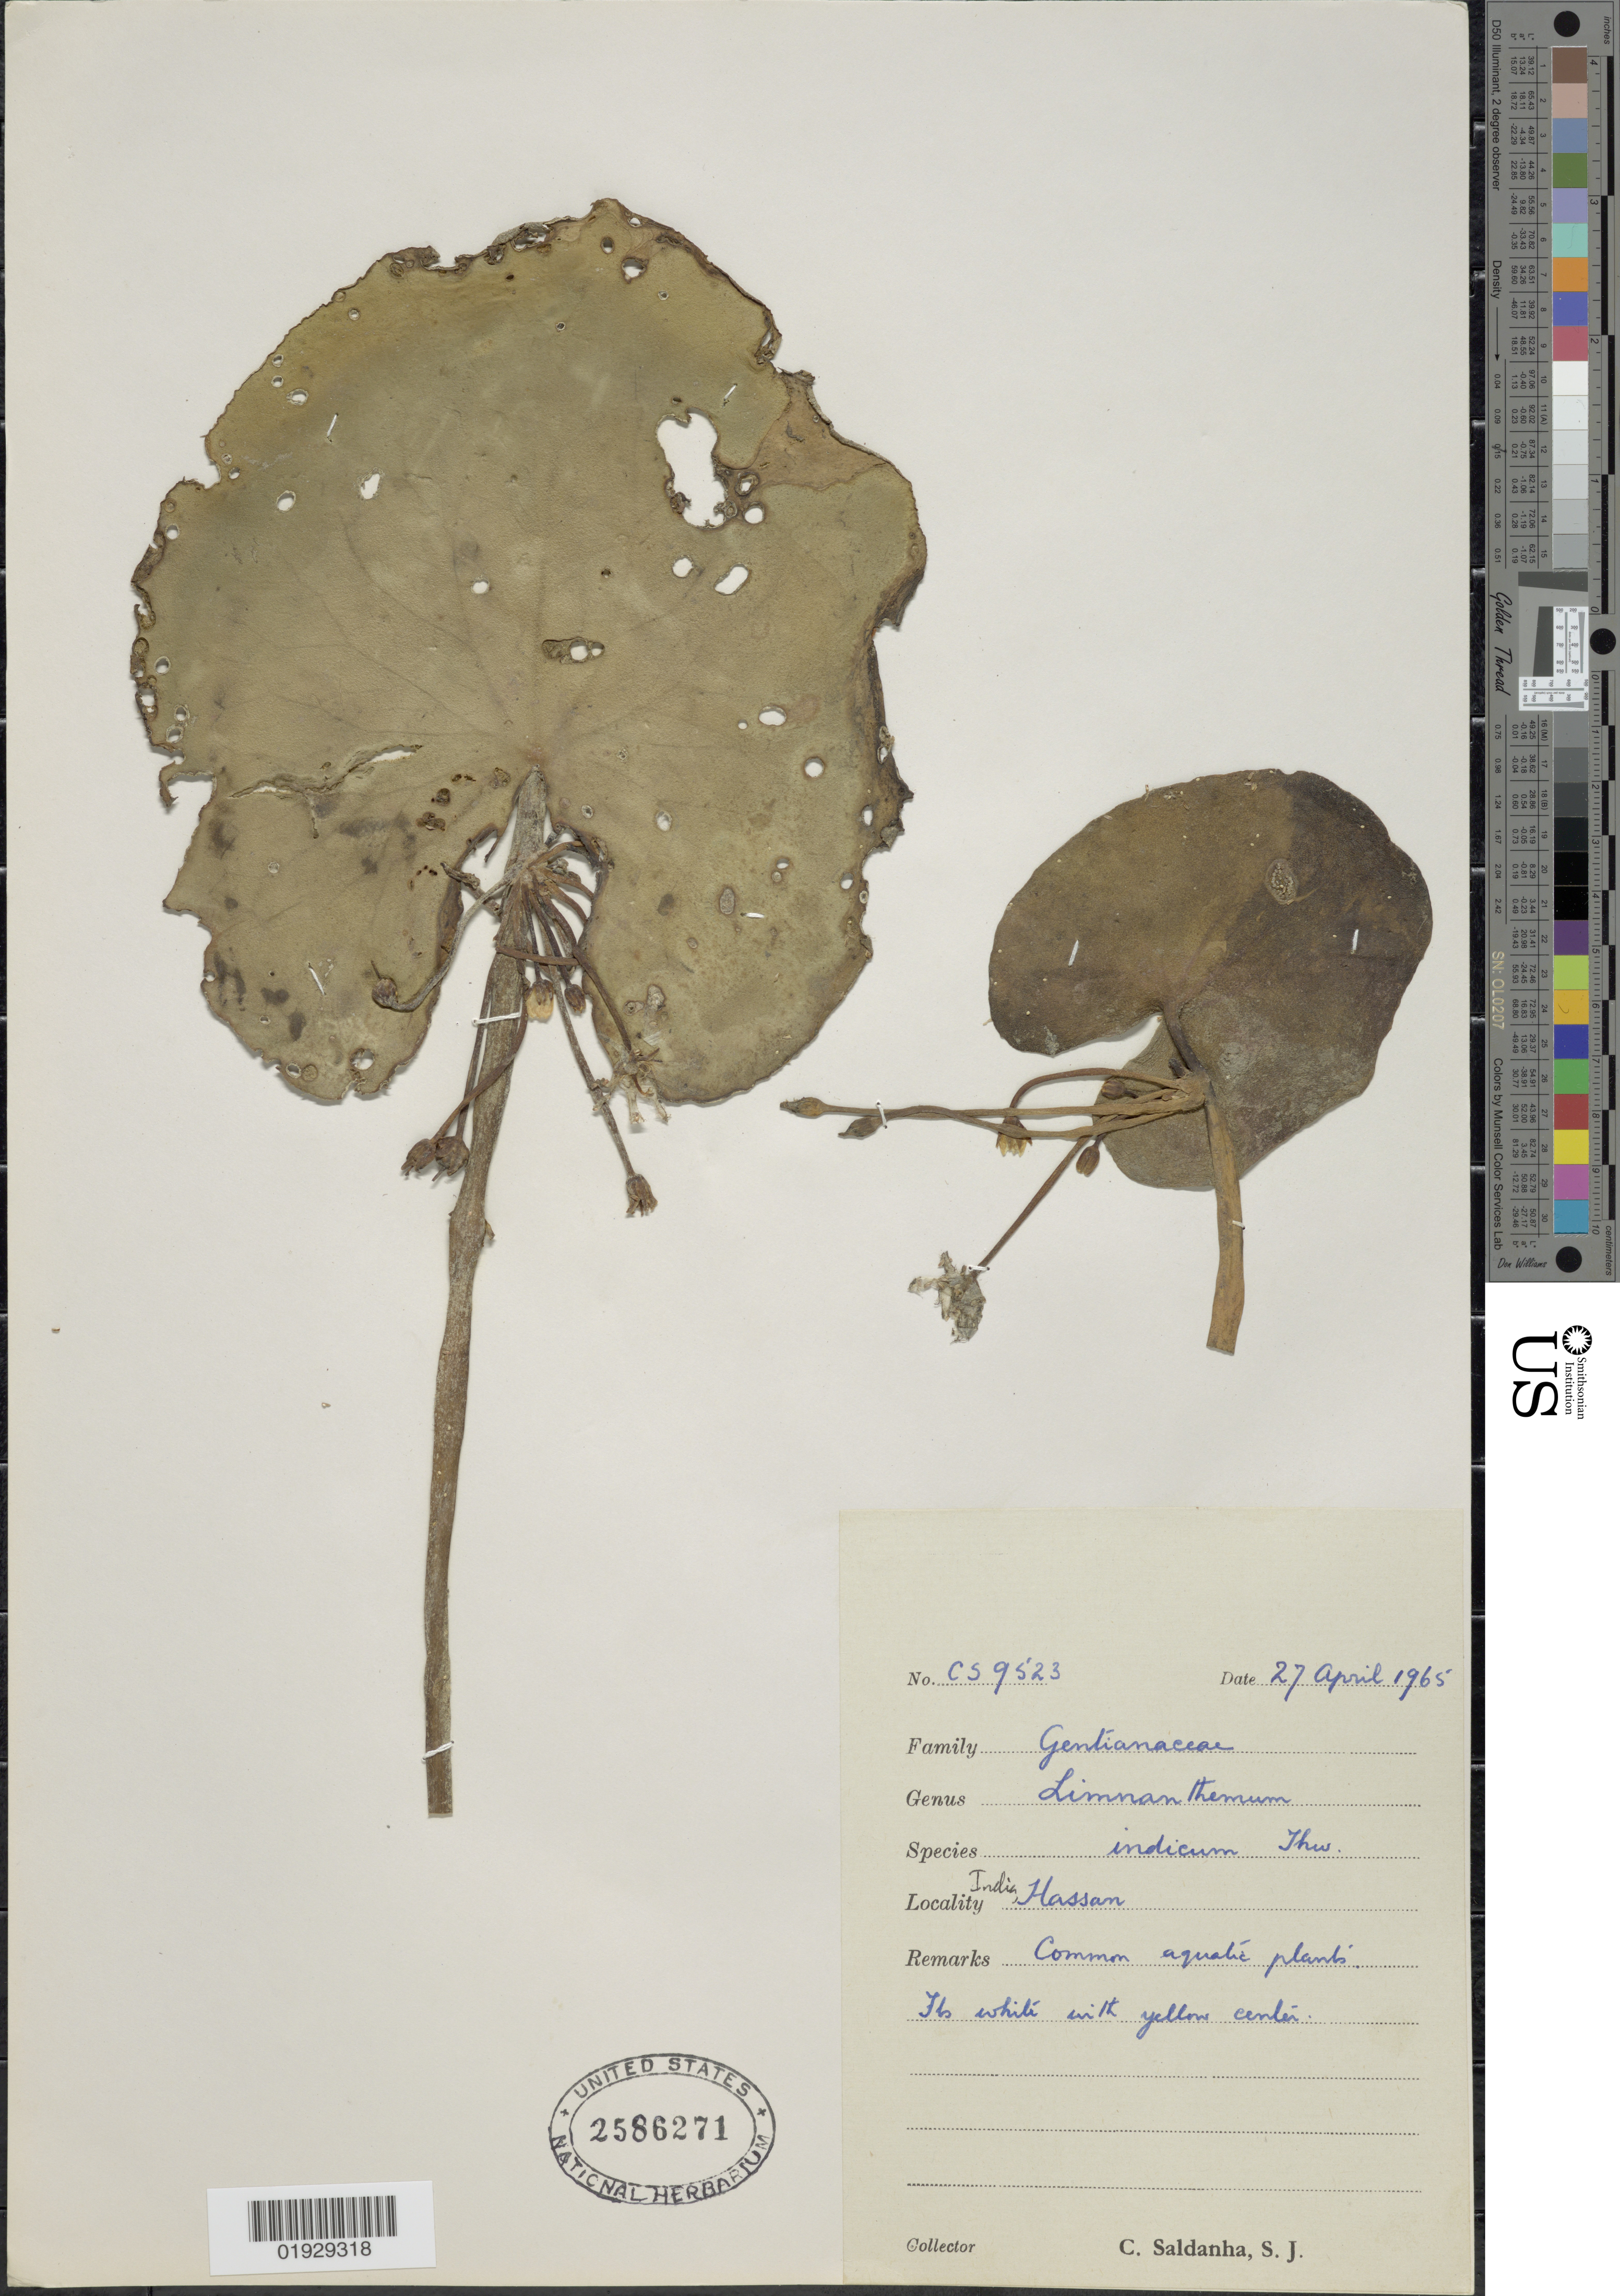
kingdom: Plantae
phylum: Tracheophyta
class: Magnoliopsida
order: Asterales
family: Menyanthaceae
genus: Nymphoides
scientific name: Nymphoides indica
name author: (L.) Kuntze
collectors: C. Saldanha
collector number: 9523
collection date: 1965-04-27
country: India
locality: Hassan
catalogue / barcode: US 2586271